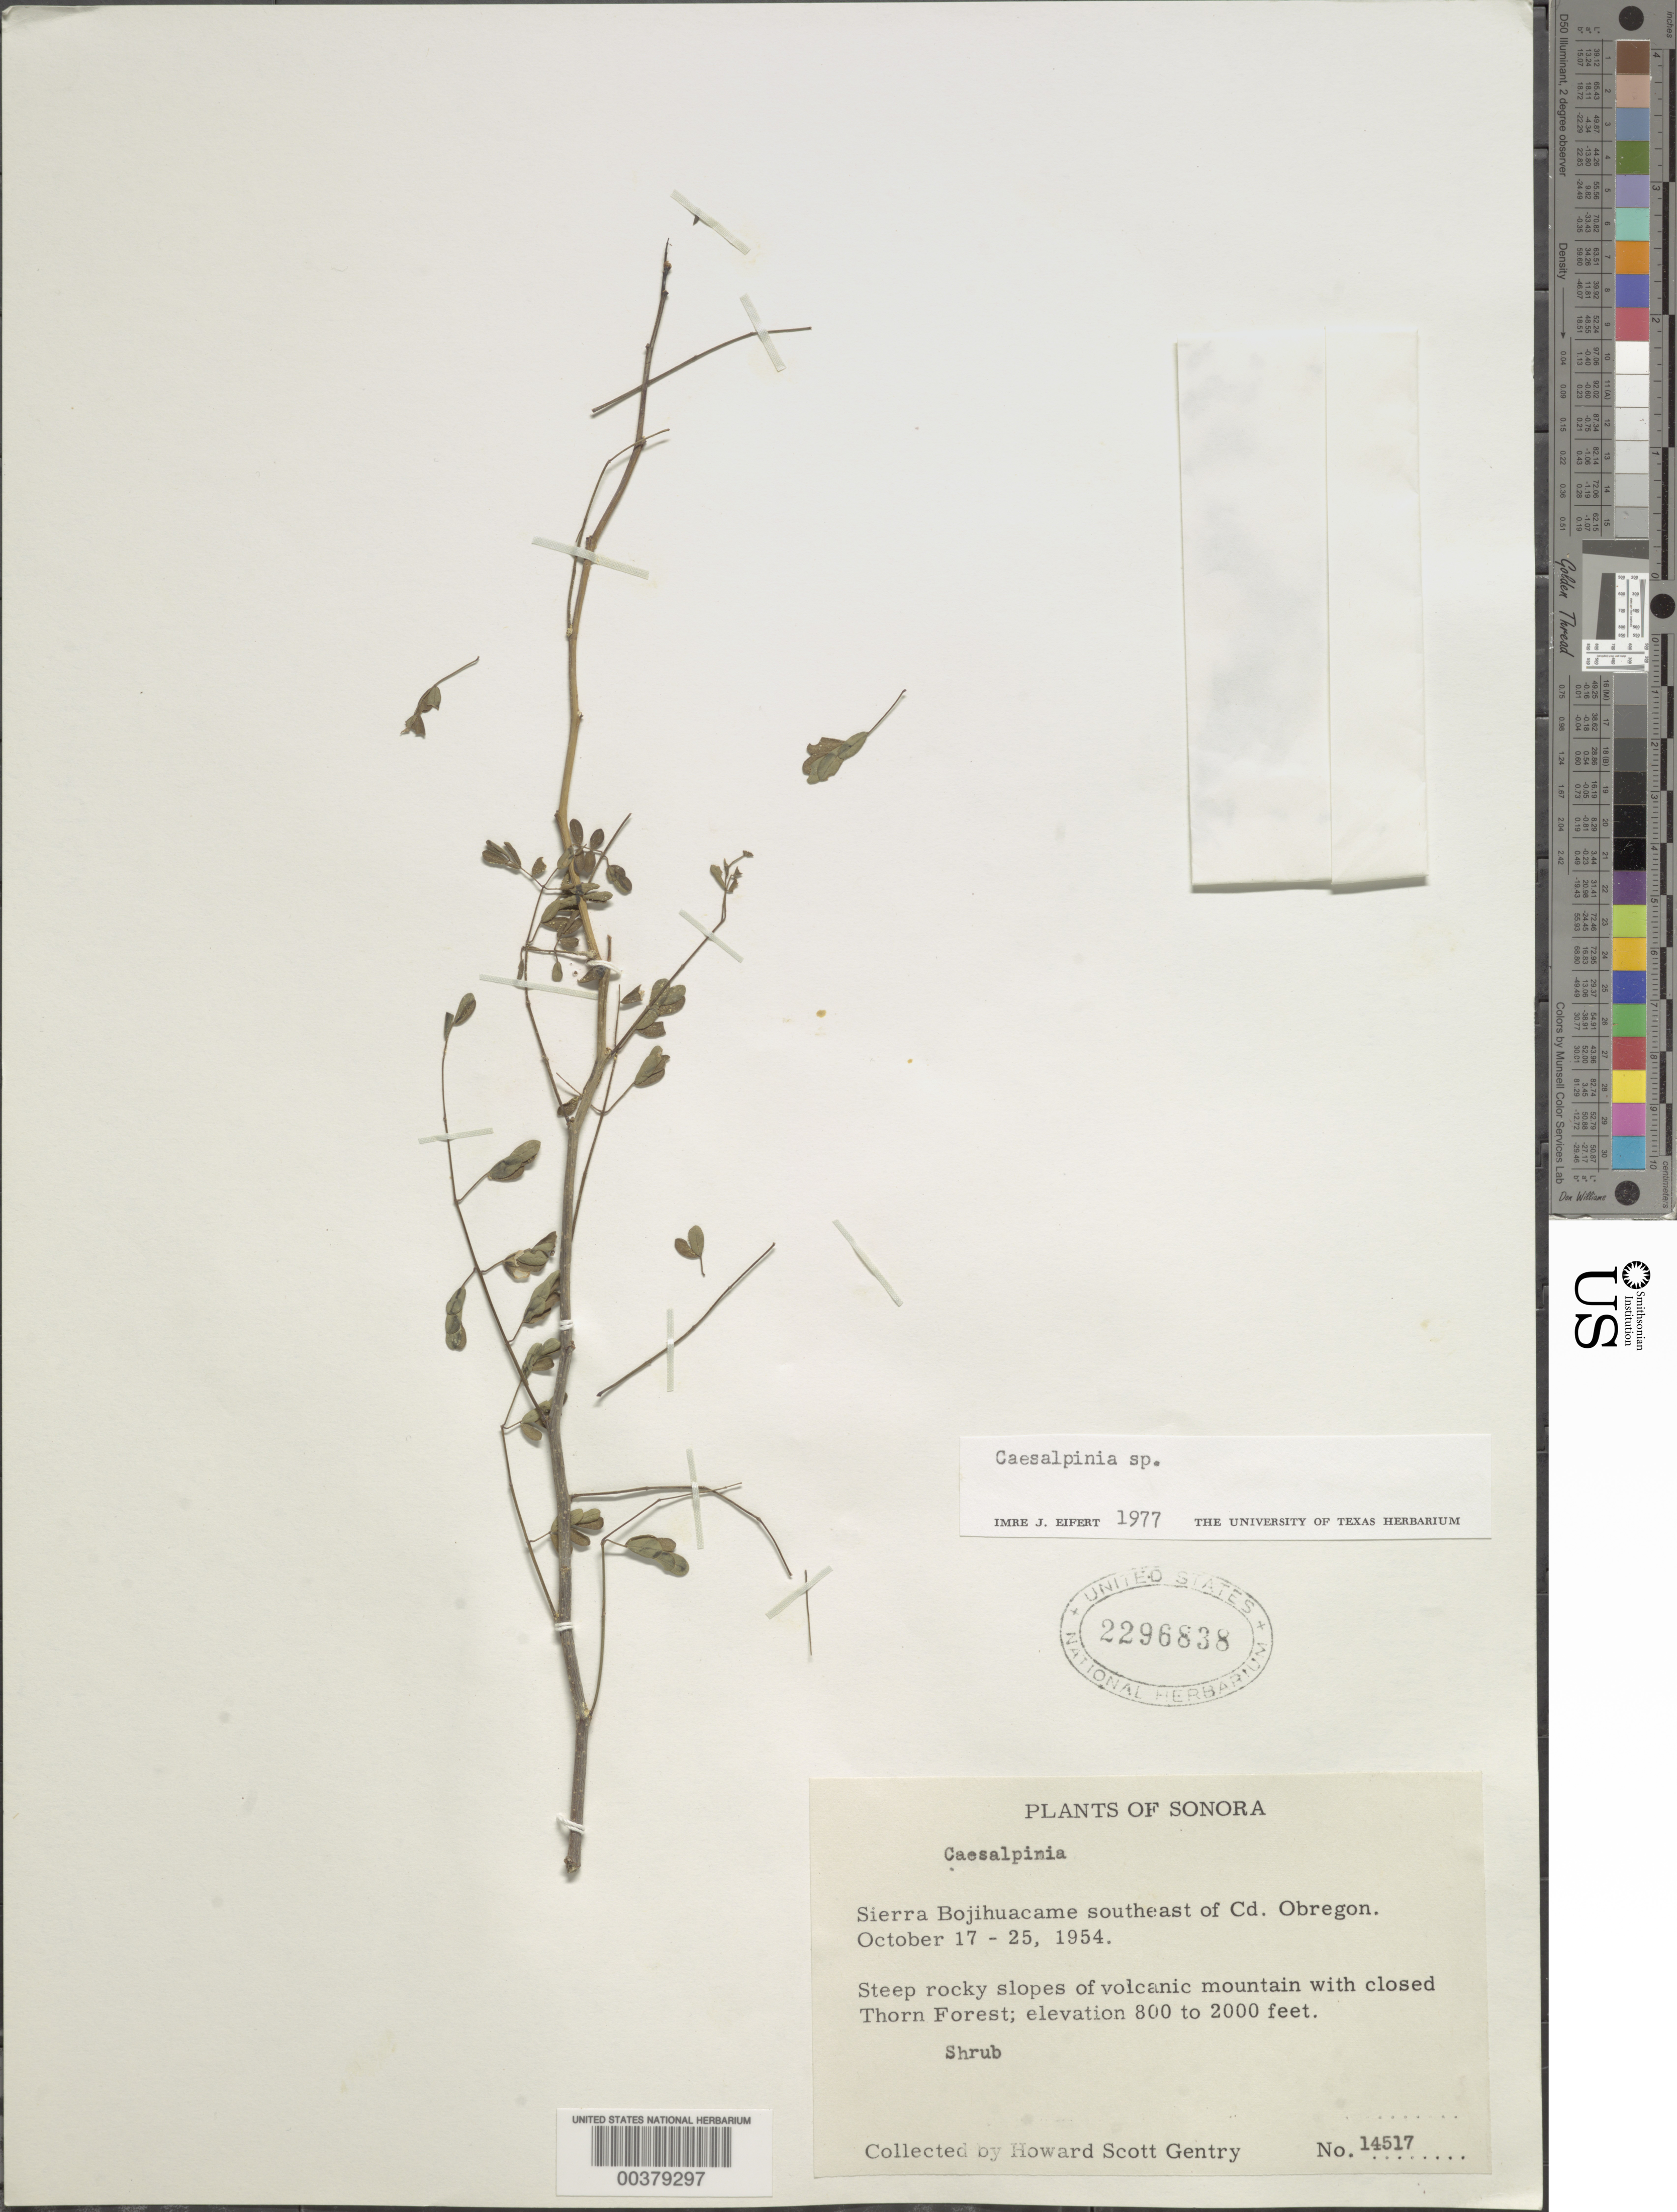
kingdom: Plantae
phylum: Tracheophyta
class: Magnoliopsida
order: Fabales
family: Fabaceae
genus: Pomaria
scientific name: Pomaria sp.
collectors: H. S. Gentry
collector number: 14517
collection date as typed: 17 Oct 1954 to 25 Oct 1954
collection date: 1954-10-17/1954-10-25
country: Mexico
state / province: Sonora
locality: Sierra bojihuacame SE of cd. obregon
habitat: Steep rocky slopes of volcanic mountain with closed thorn forest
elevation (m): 244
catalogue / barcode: US 2296838